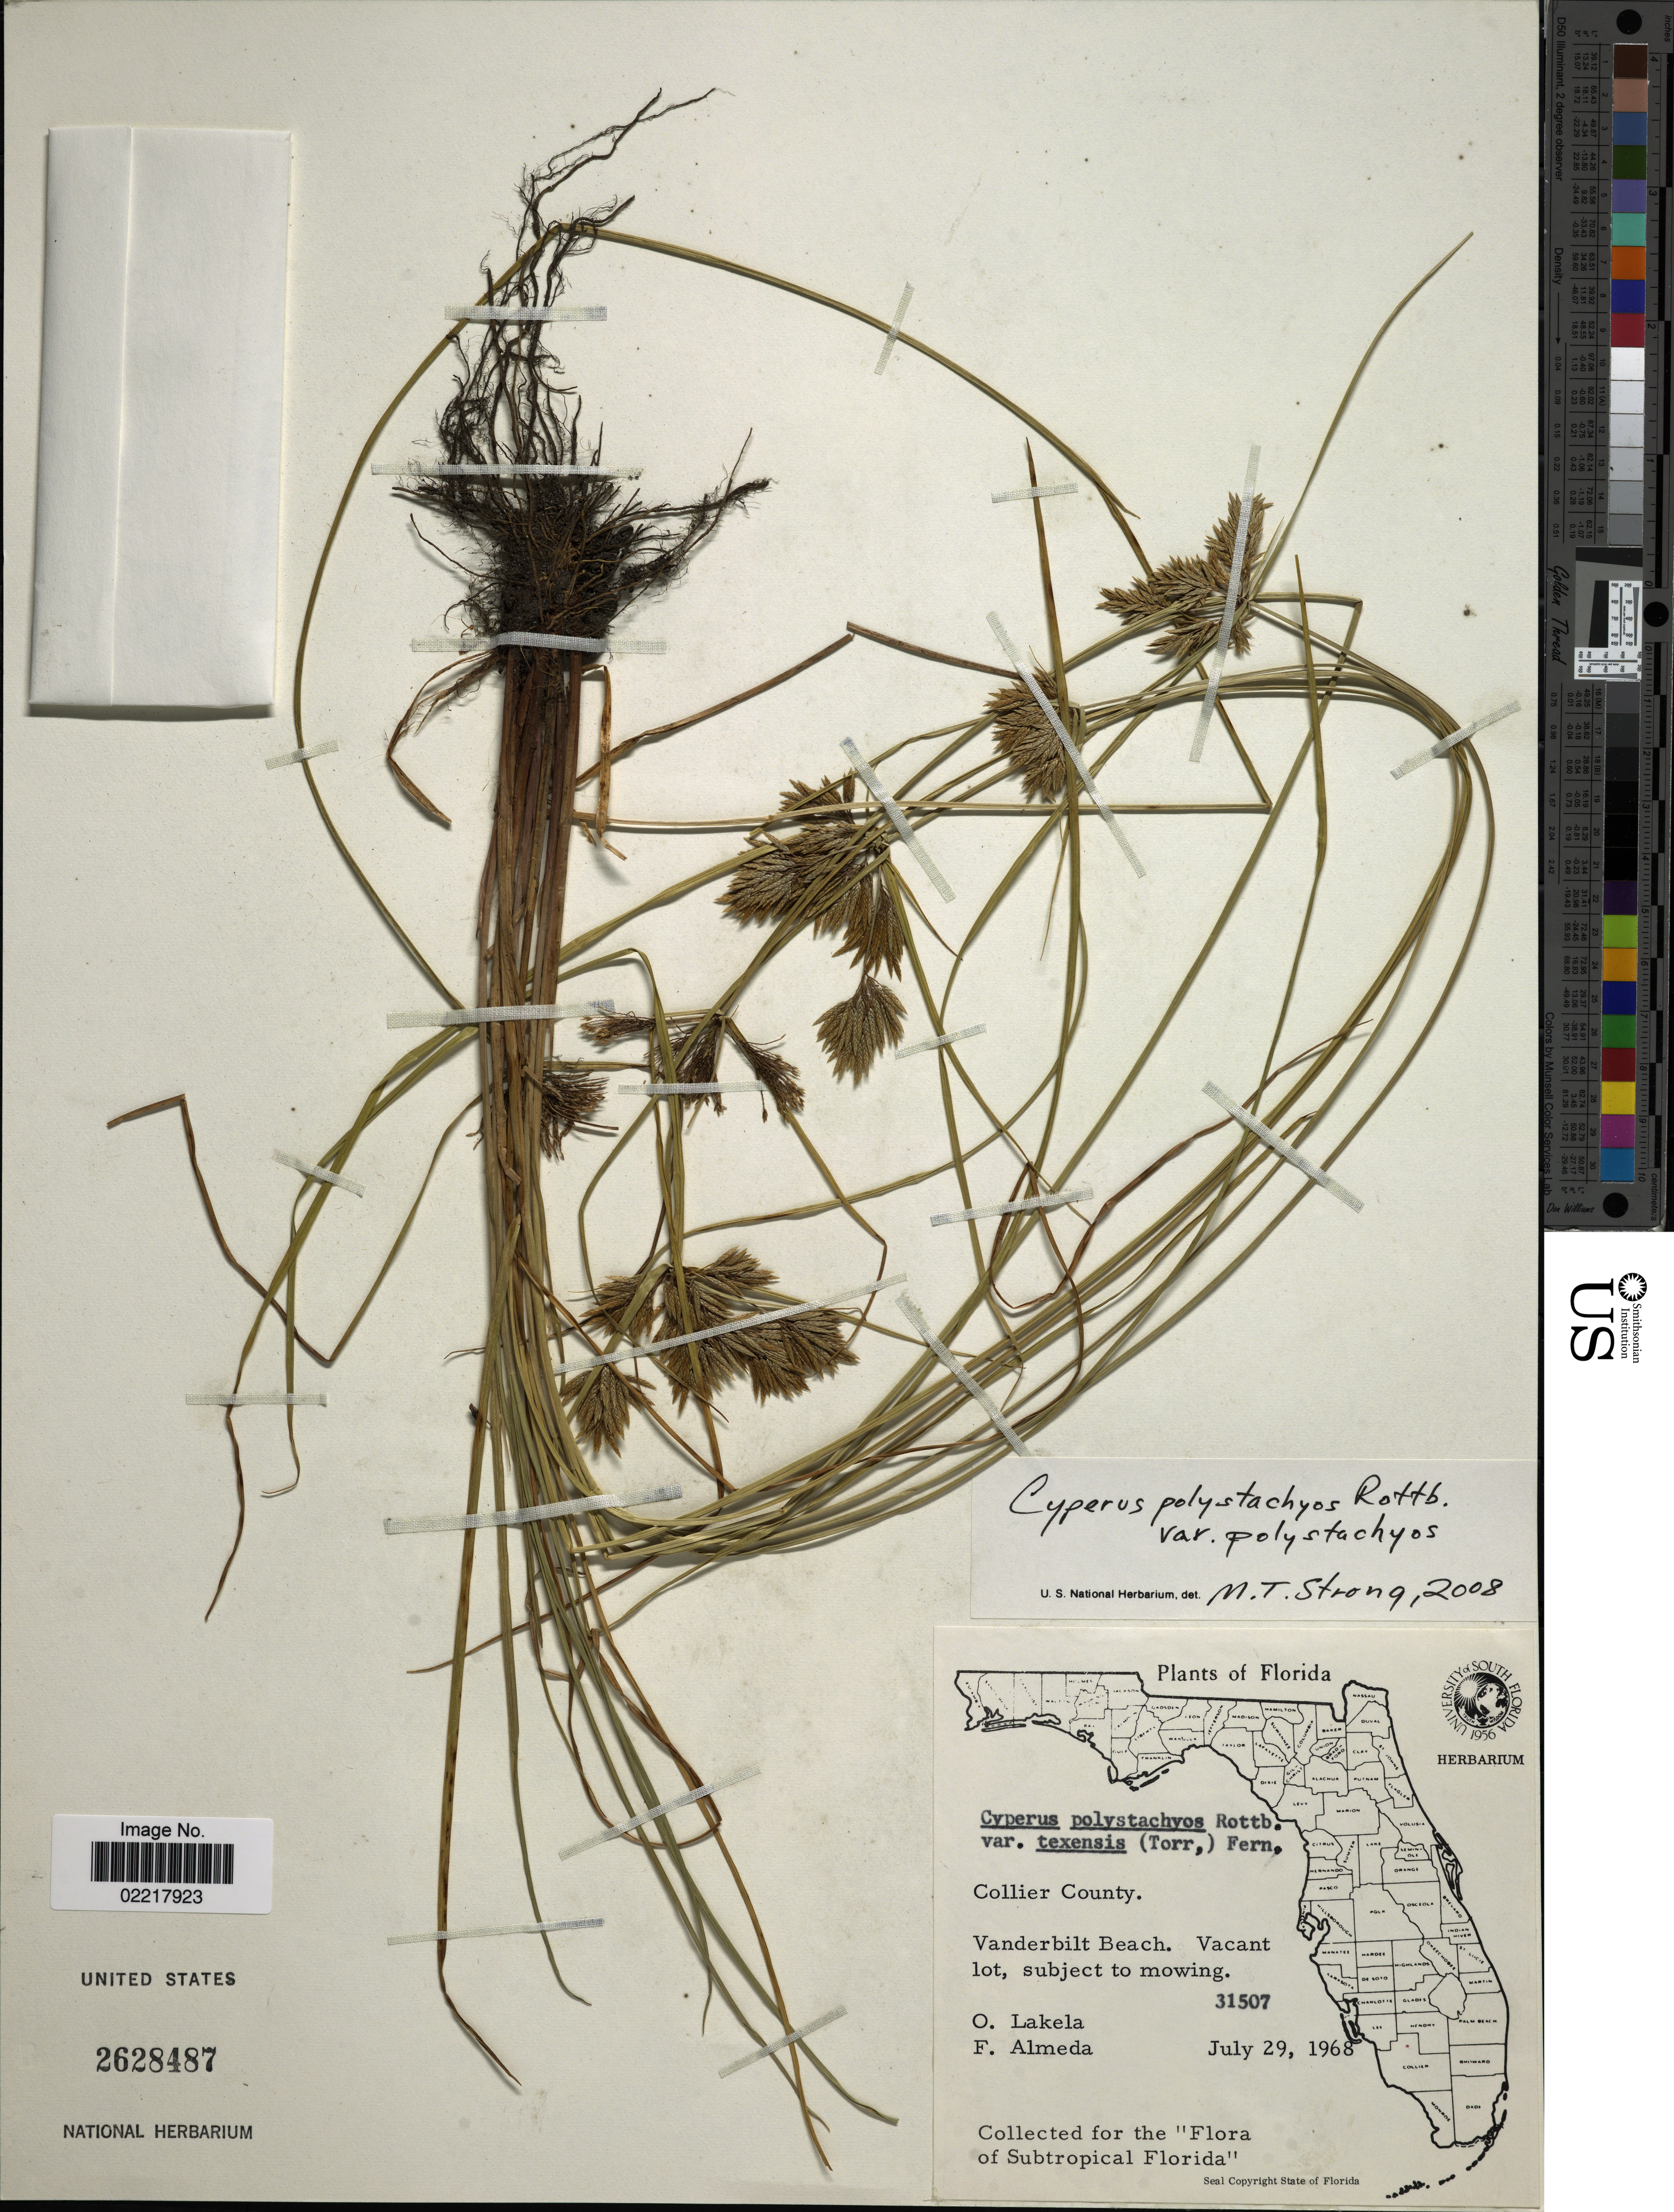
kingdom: Plantae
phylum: Tracheophyta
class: Liliopsida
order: Poales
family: Cyperaceae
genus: Cyperus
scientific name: Cyperus polystachyos var. polystachyos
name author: Rottb.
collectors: O. Lakela & F. Almeda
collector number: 31507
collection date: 1968-07-29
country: United States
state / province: Florida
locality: Collier County, Vanderbilt Beach. Vacant lot, sunject to mowing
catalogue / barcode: US 2628487